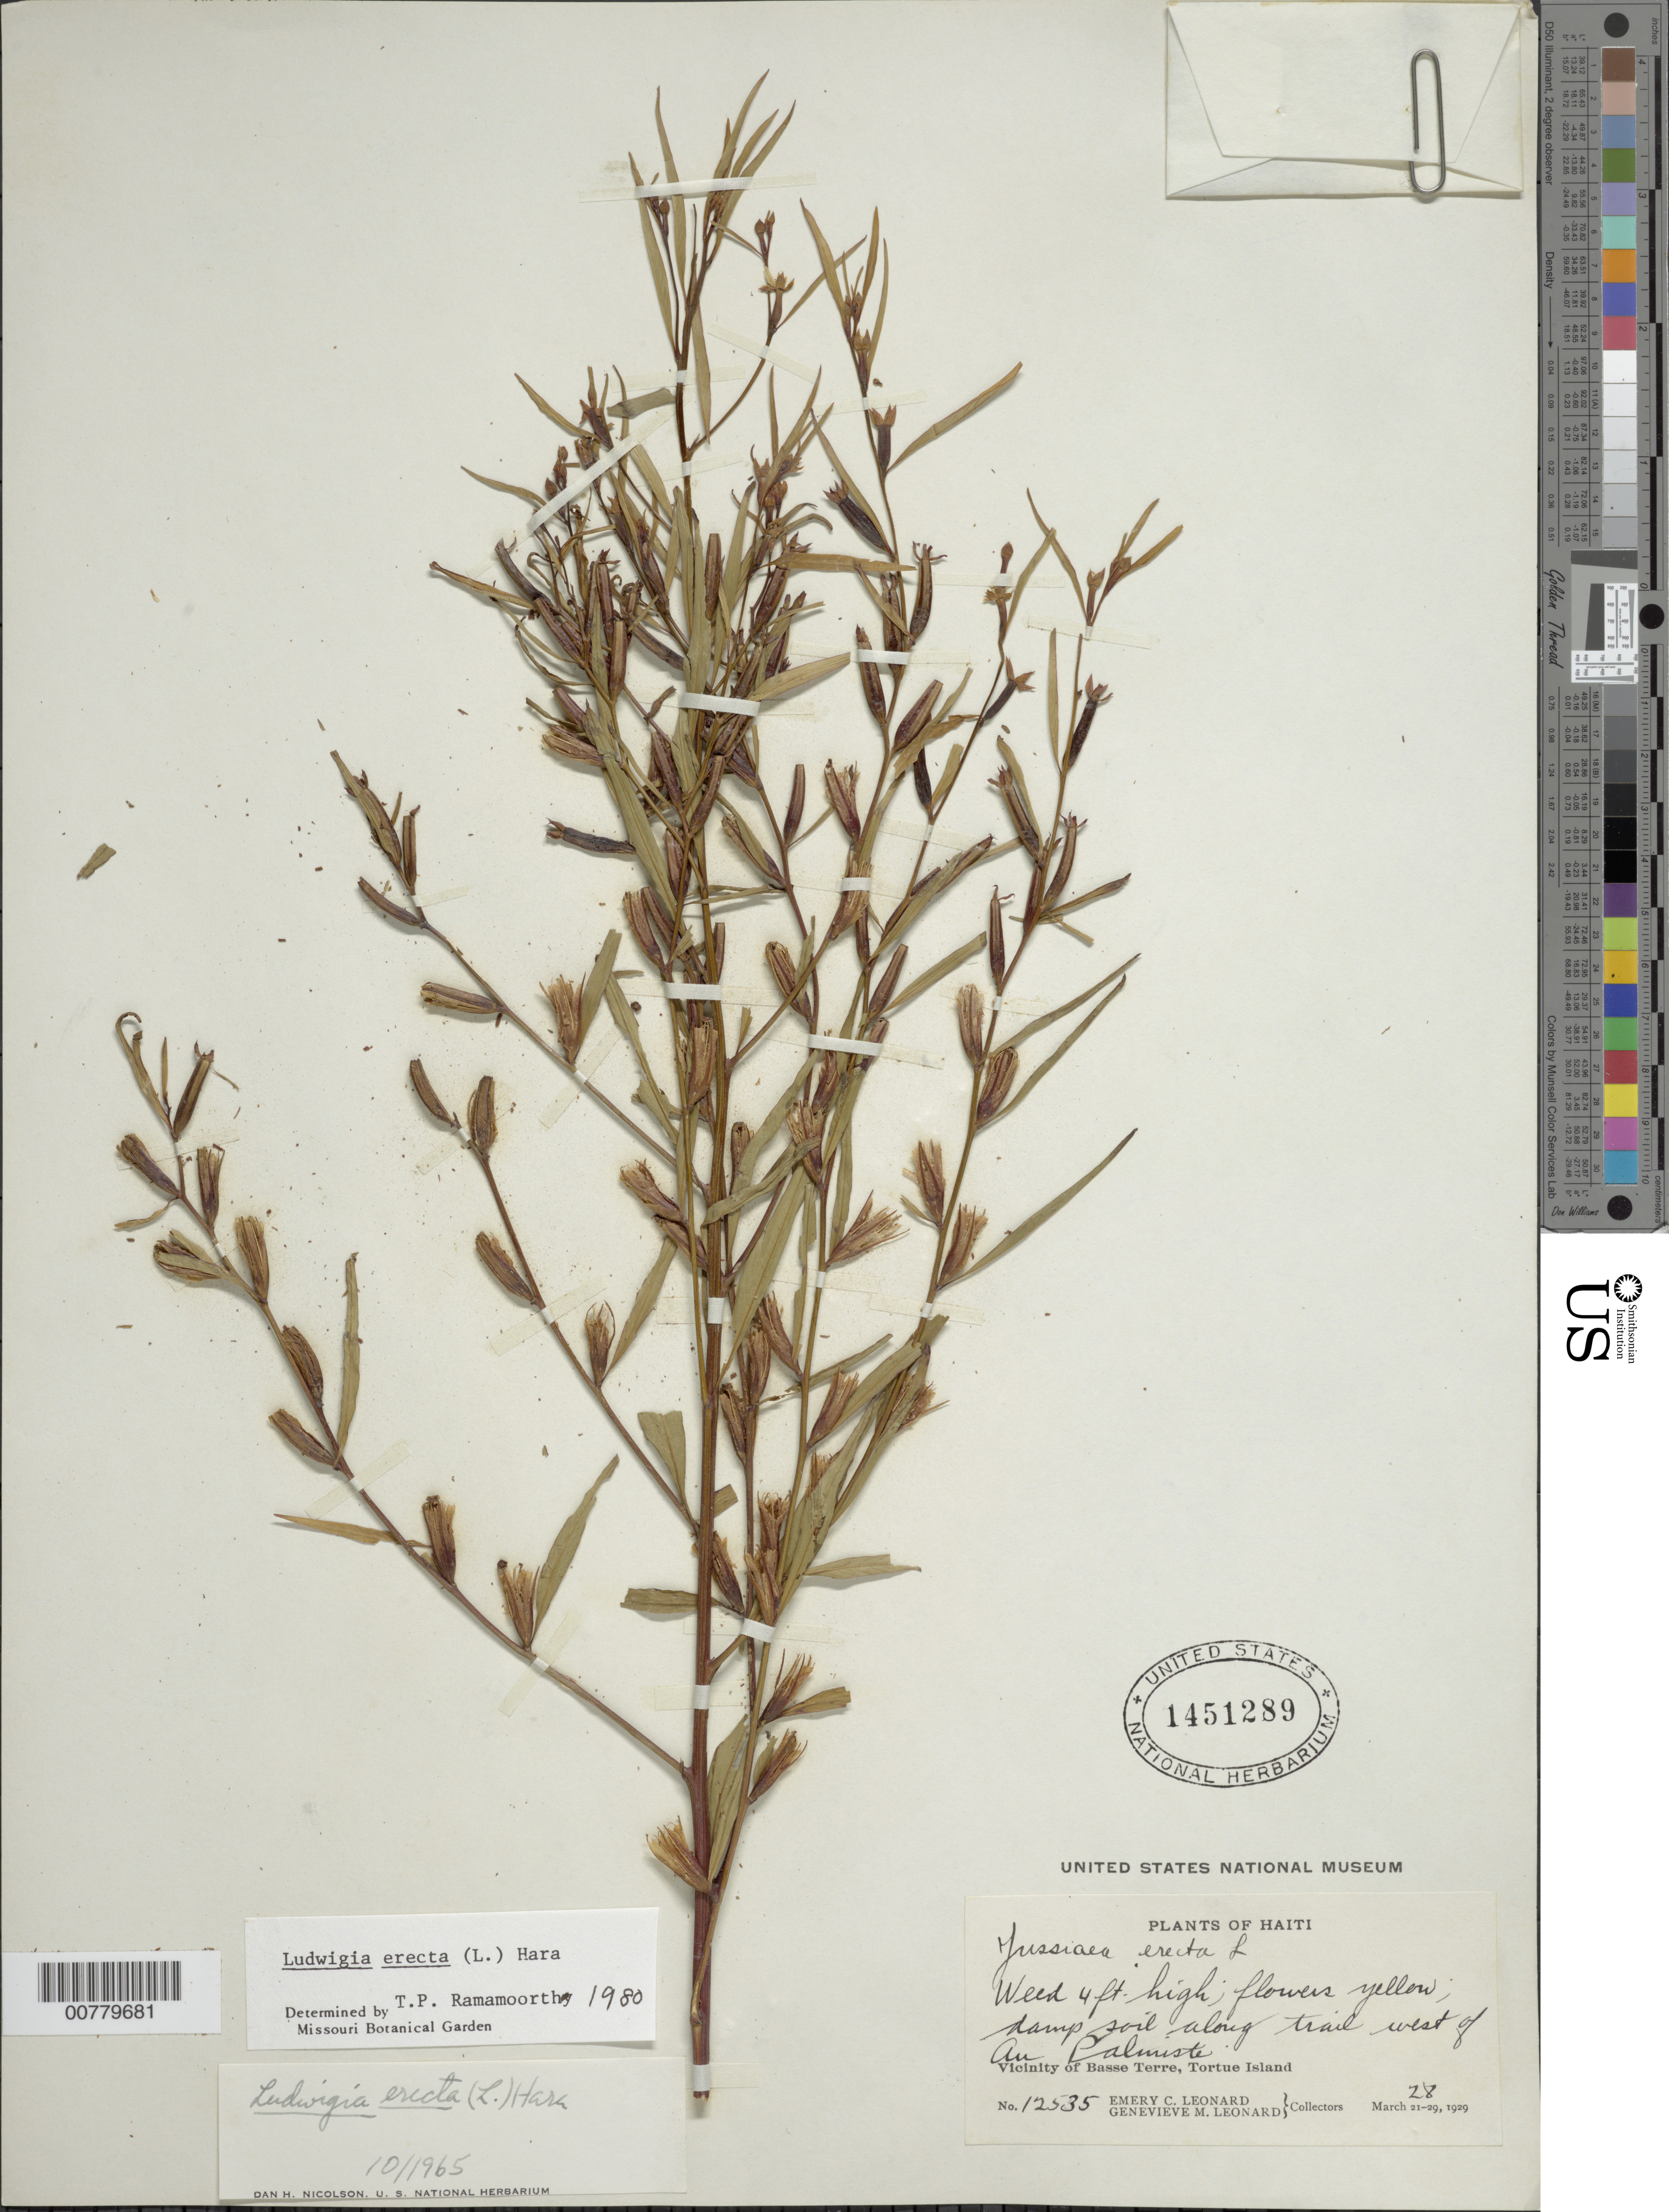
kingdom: Plantae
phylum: Tracheophyta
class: Magnoliopsida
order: Myrtales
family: Onagraceae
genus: Ludwigia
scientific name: Ludwigia erecta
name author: (L.) H. Hara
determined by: Ramamoorthy, T. P.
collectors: E. C. Leonard & G. M. Leonard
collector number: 12535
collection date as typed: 28 Mar 1929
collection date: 1929-03-28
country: Haiti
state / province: Nord-Óuest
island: Île de la Tortue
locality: Tortue Island, vicinity of Basse Terre, along trail west of Au Palmiste.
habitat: Damp soil along trail.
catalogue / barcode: US 1451289